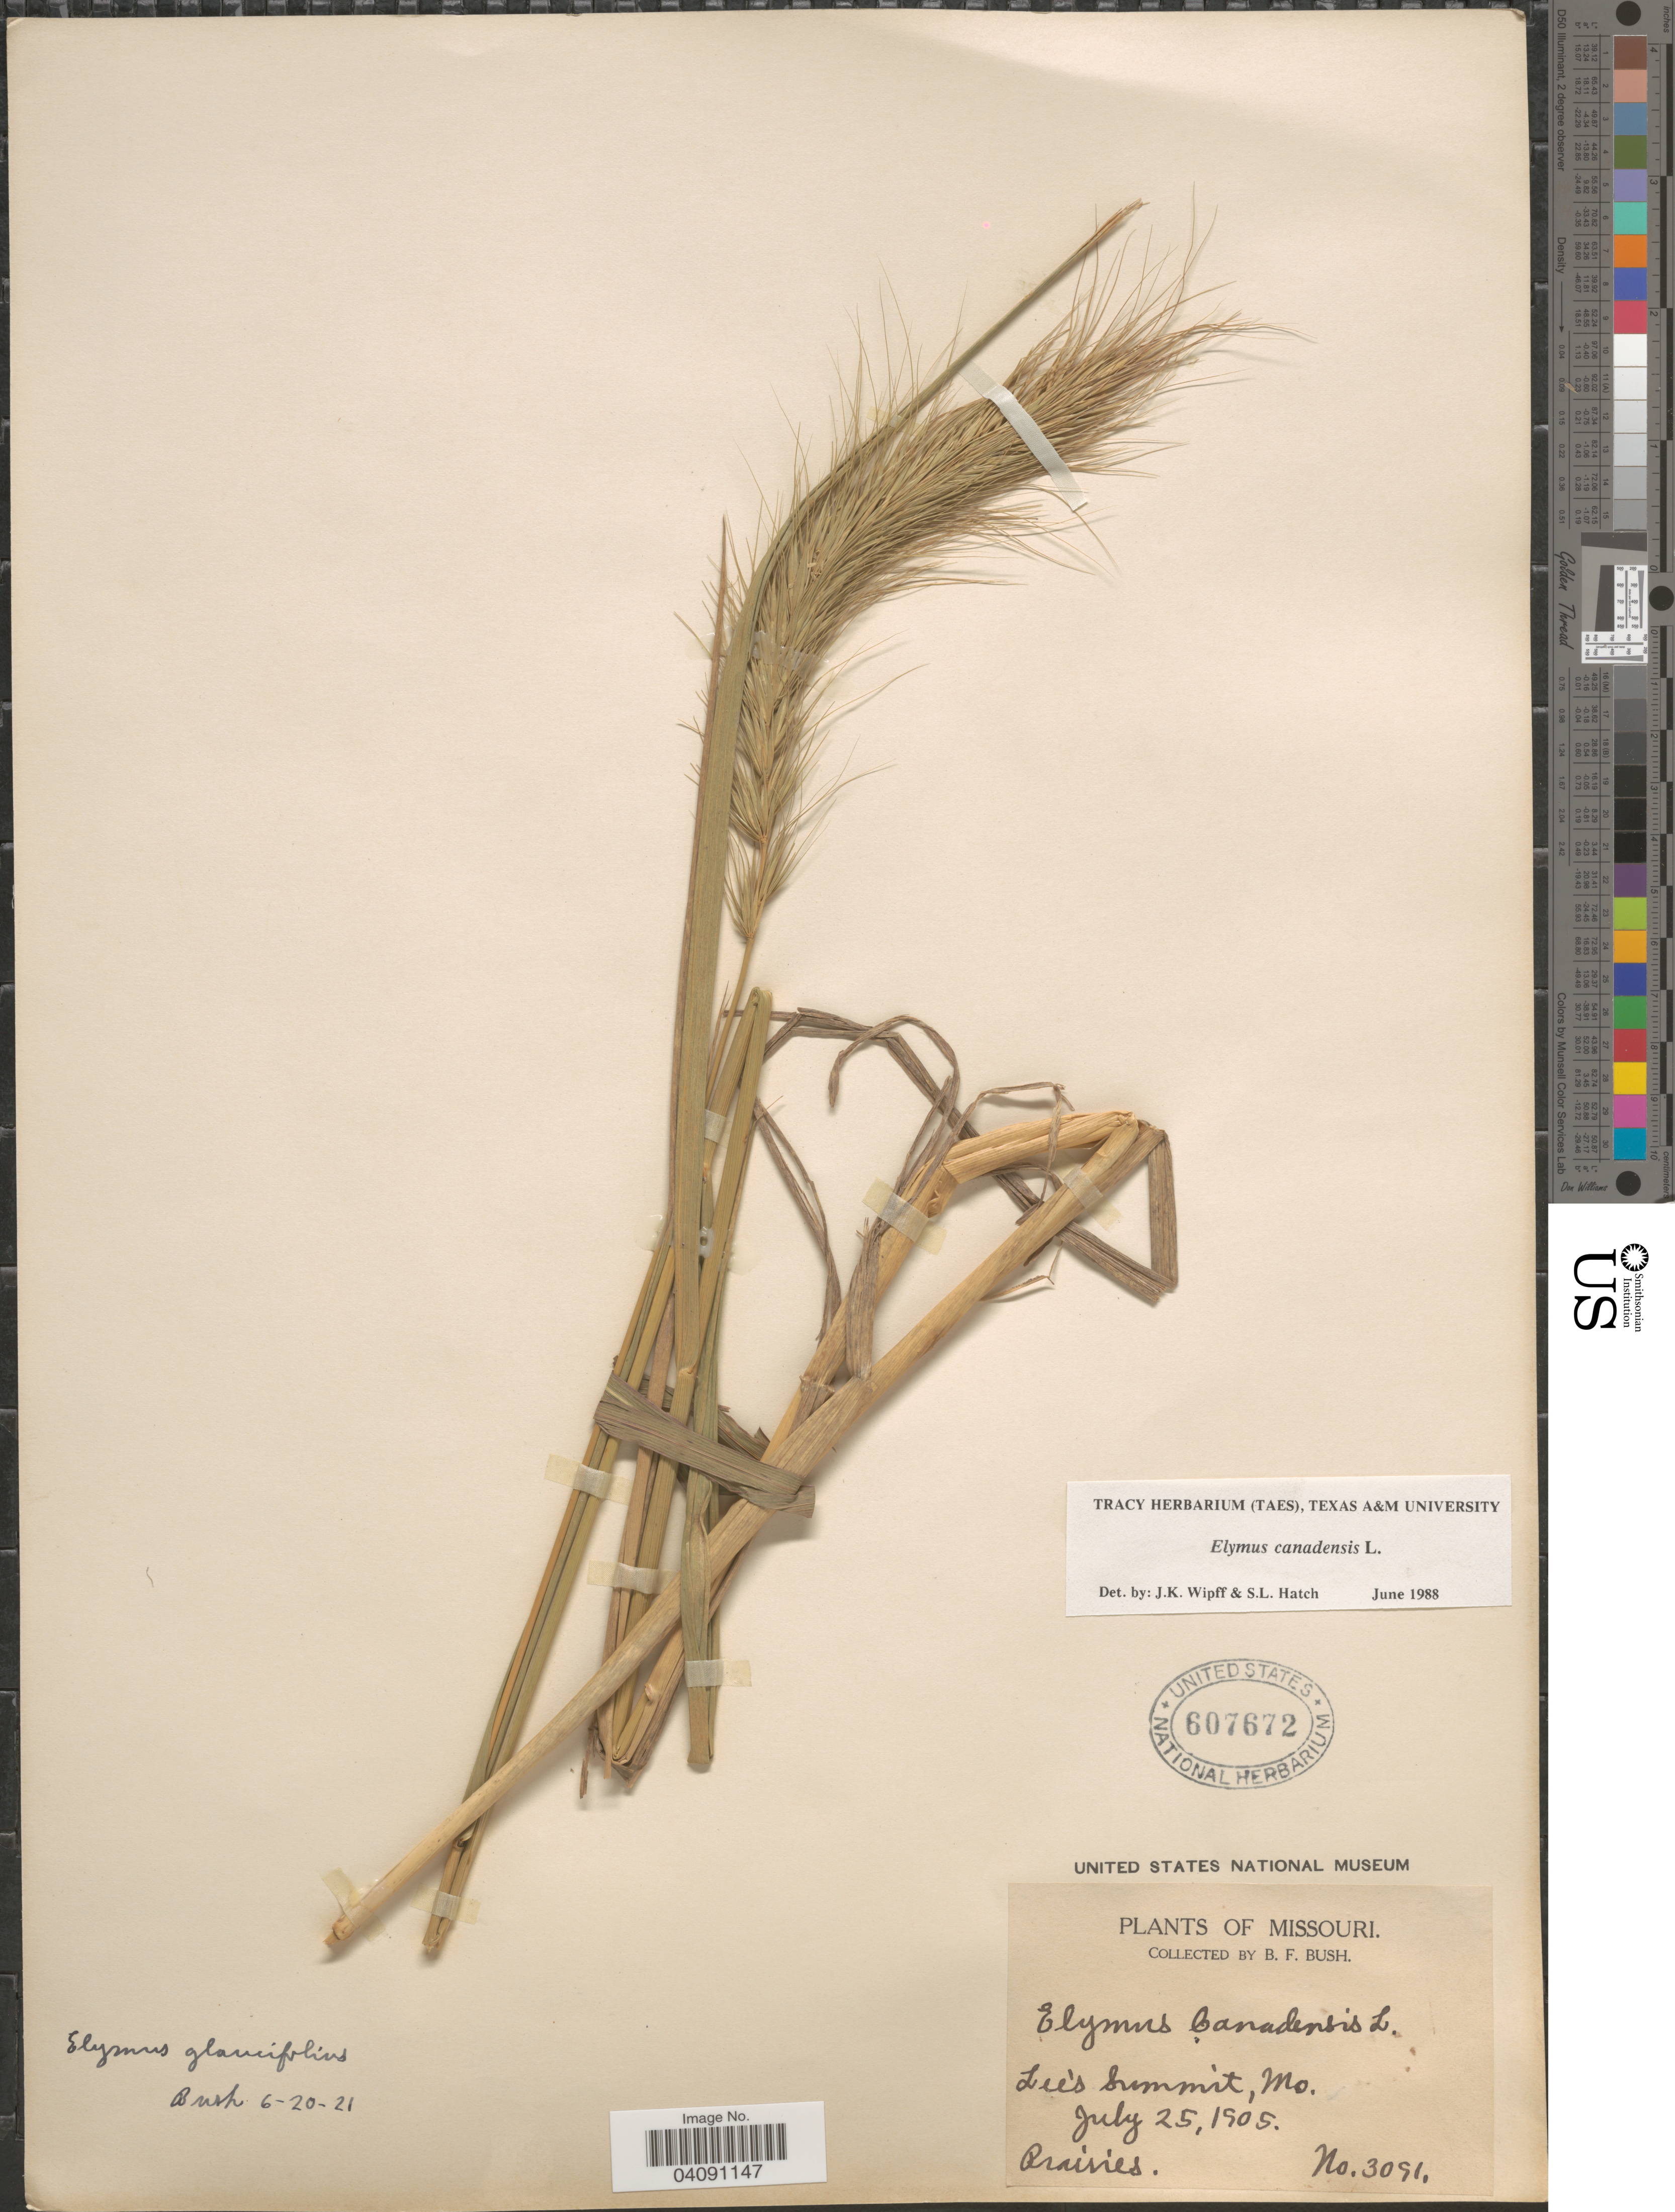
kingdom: Plantae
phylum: Tracheophyta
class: Liliopsida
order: Poales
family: Poaceae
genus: Elymus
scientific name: Elymus canadensis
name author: L.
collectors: B. F. Bush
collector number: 3091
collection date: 1905-07-25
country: United States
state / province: Missouri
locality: Lee's Summit.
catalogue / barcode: US 607672